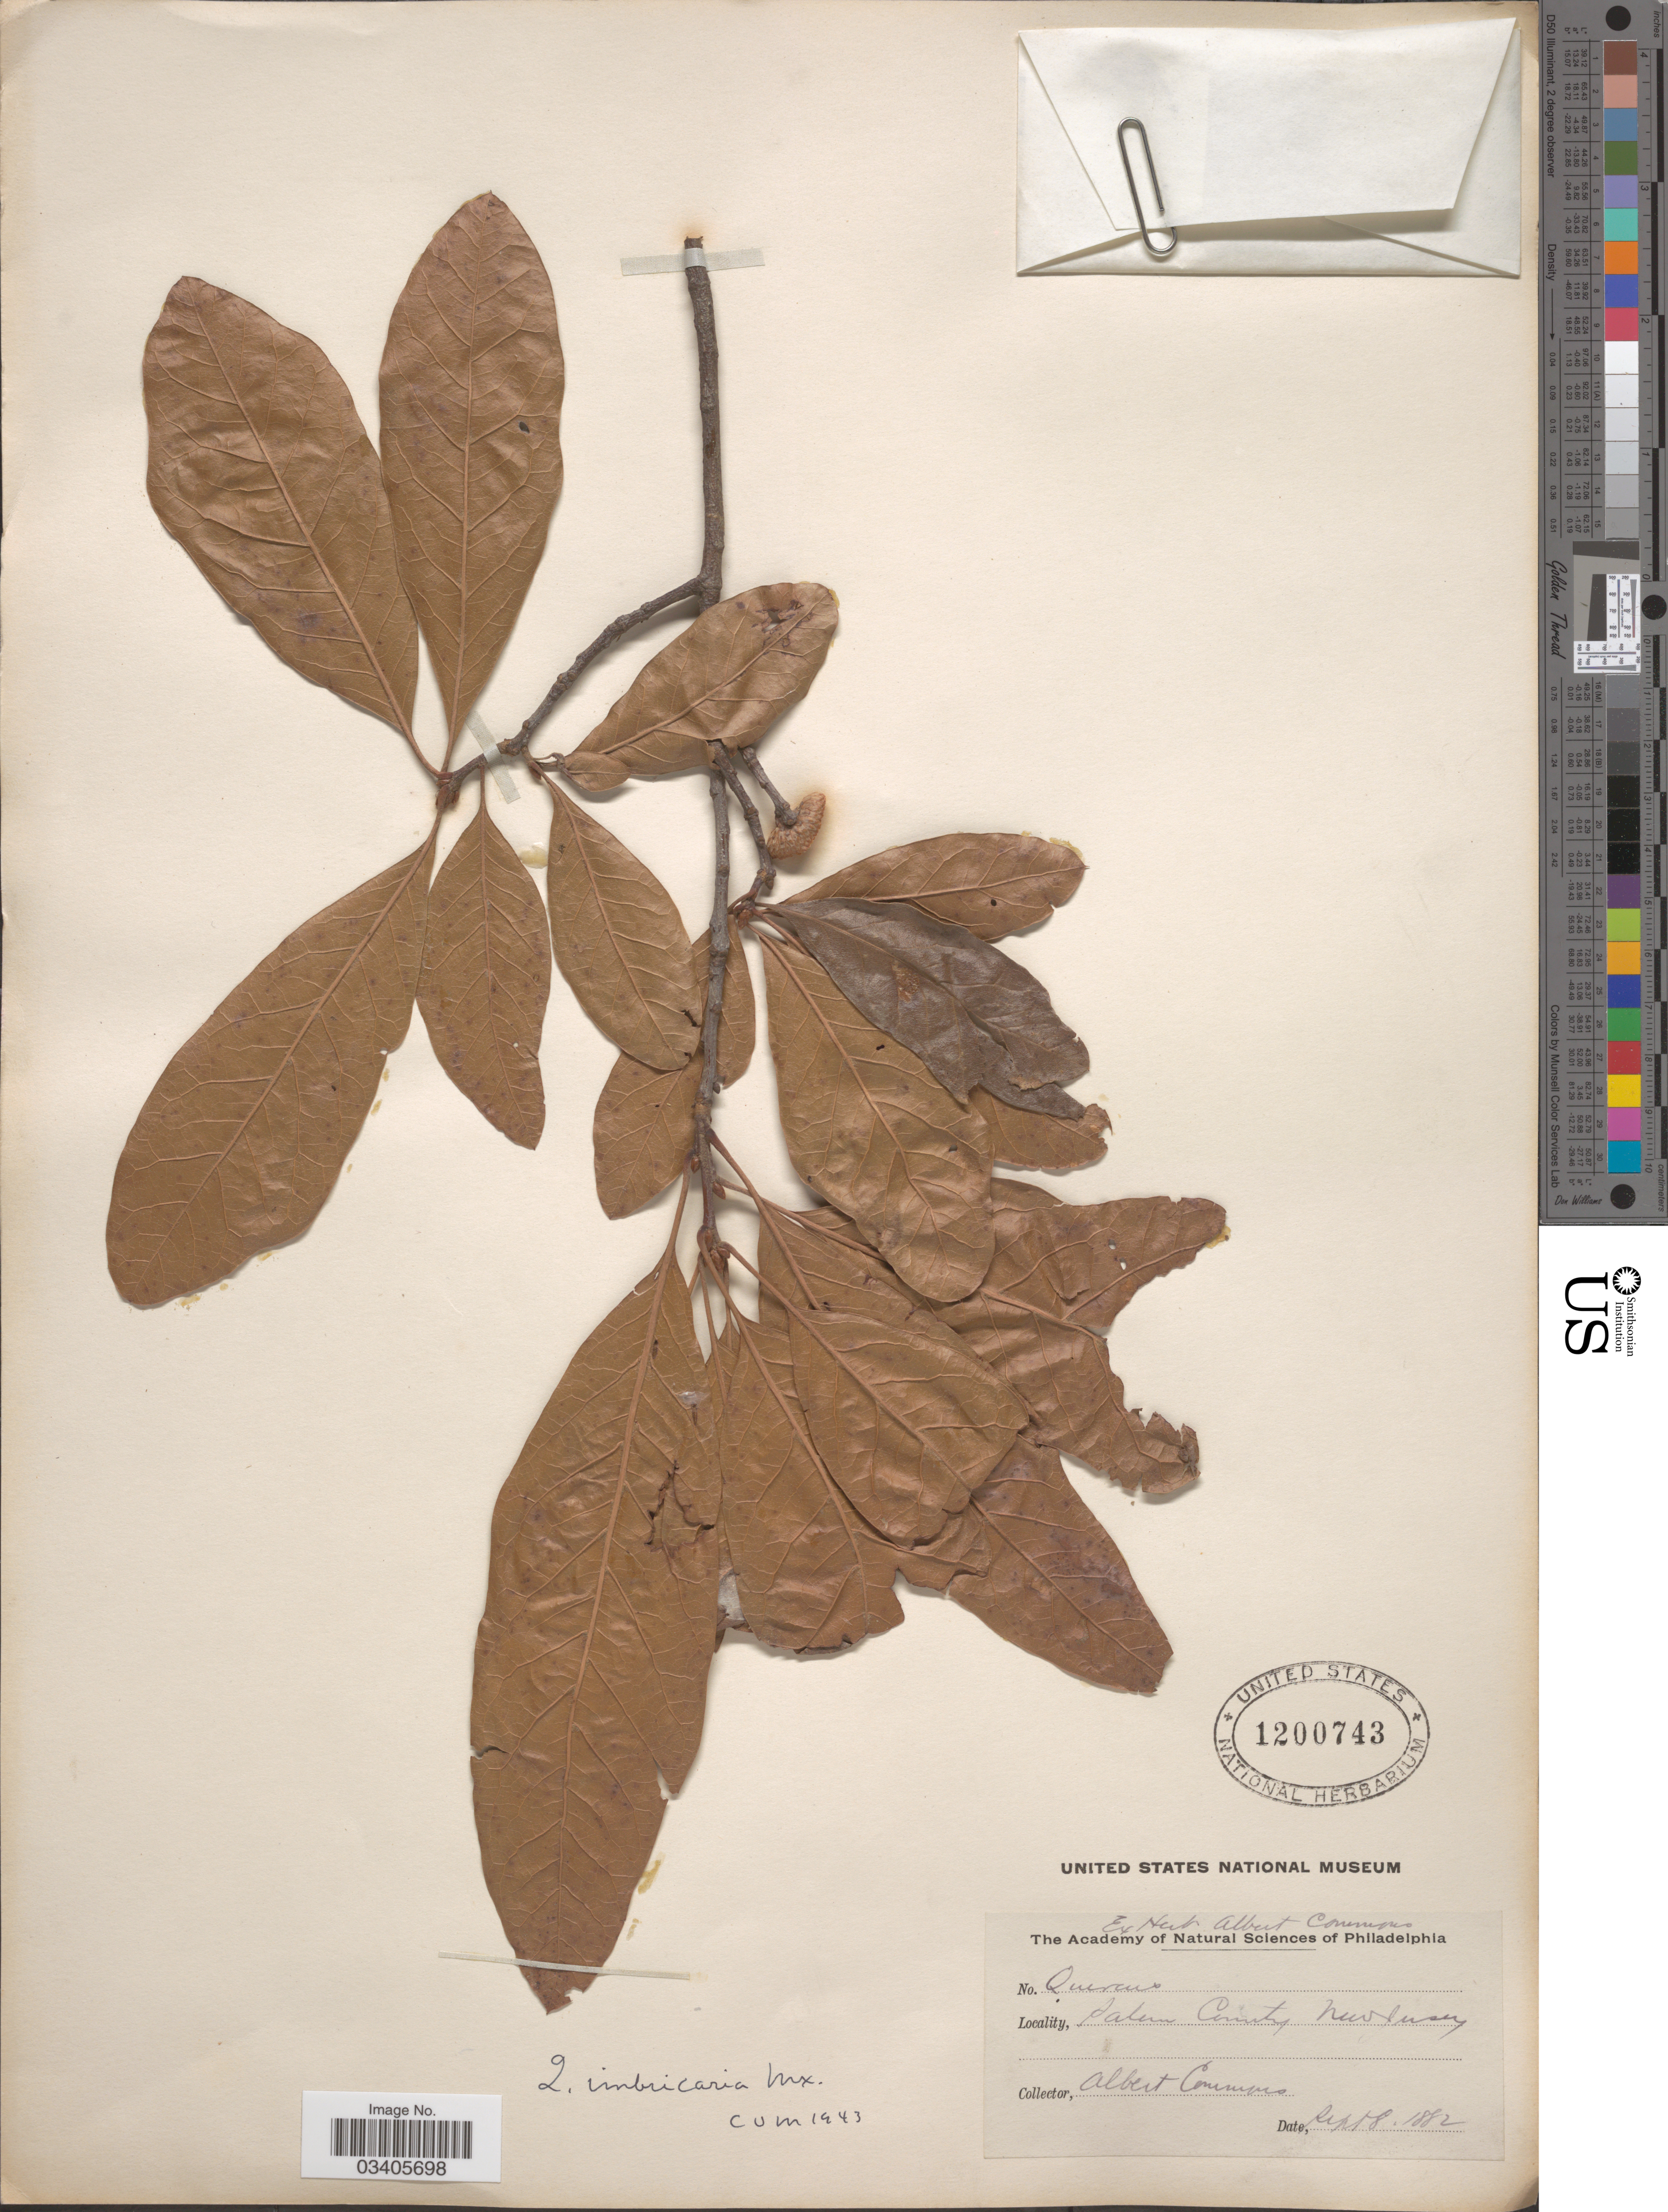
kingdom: Plantae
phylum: Tracheophyta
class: Magnoliopsida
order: Fagales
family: Fagaceae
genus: Quercus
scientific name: Quercus imbricaria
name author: Michx.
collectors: A. Commons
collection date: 1882-09-08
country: United States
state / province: New Jersey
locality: Salem County.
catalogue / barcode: US 1200743